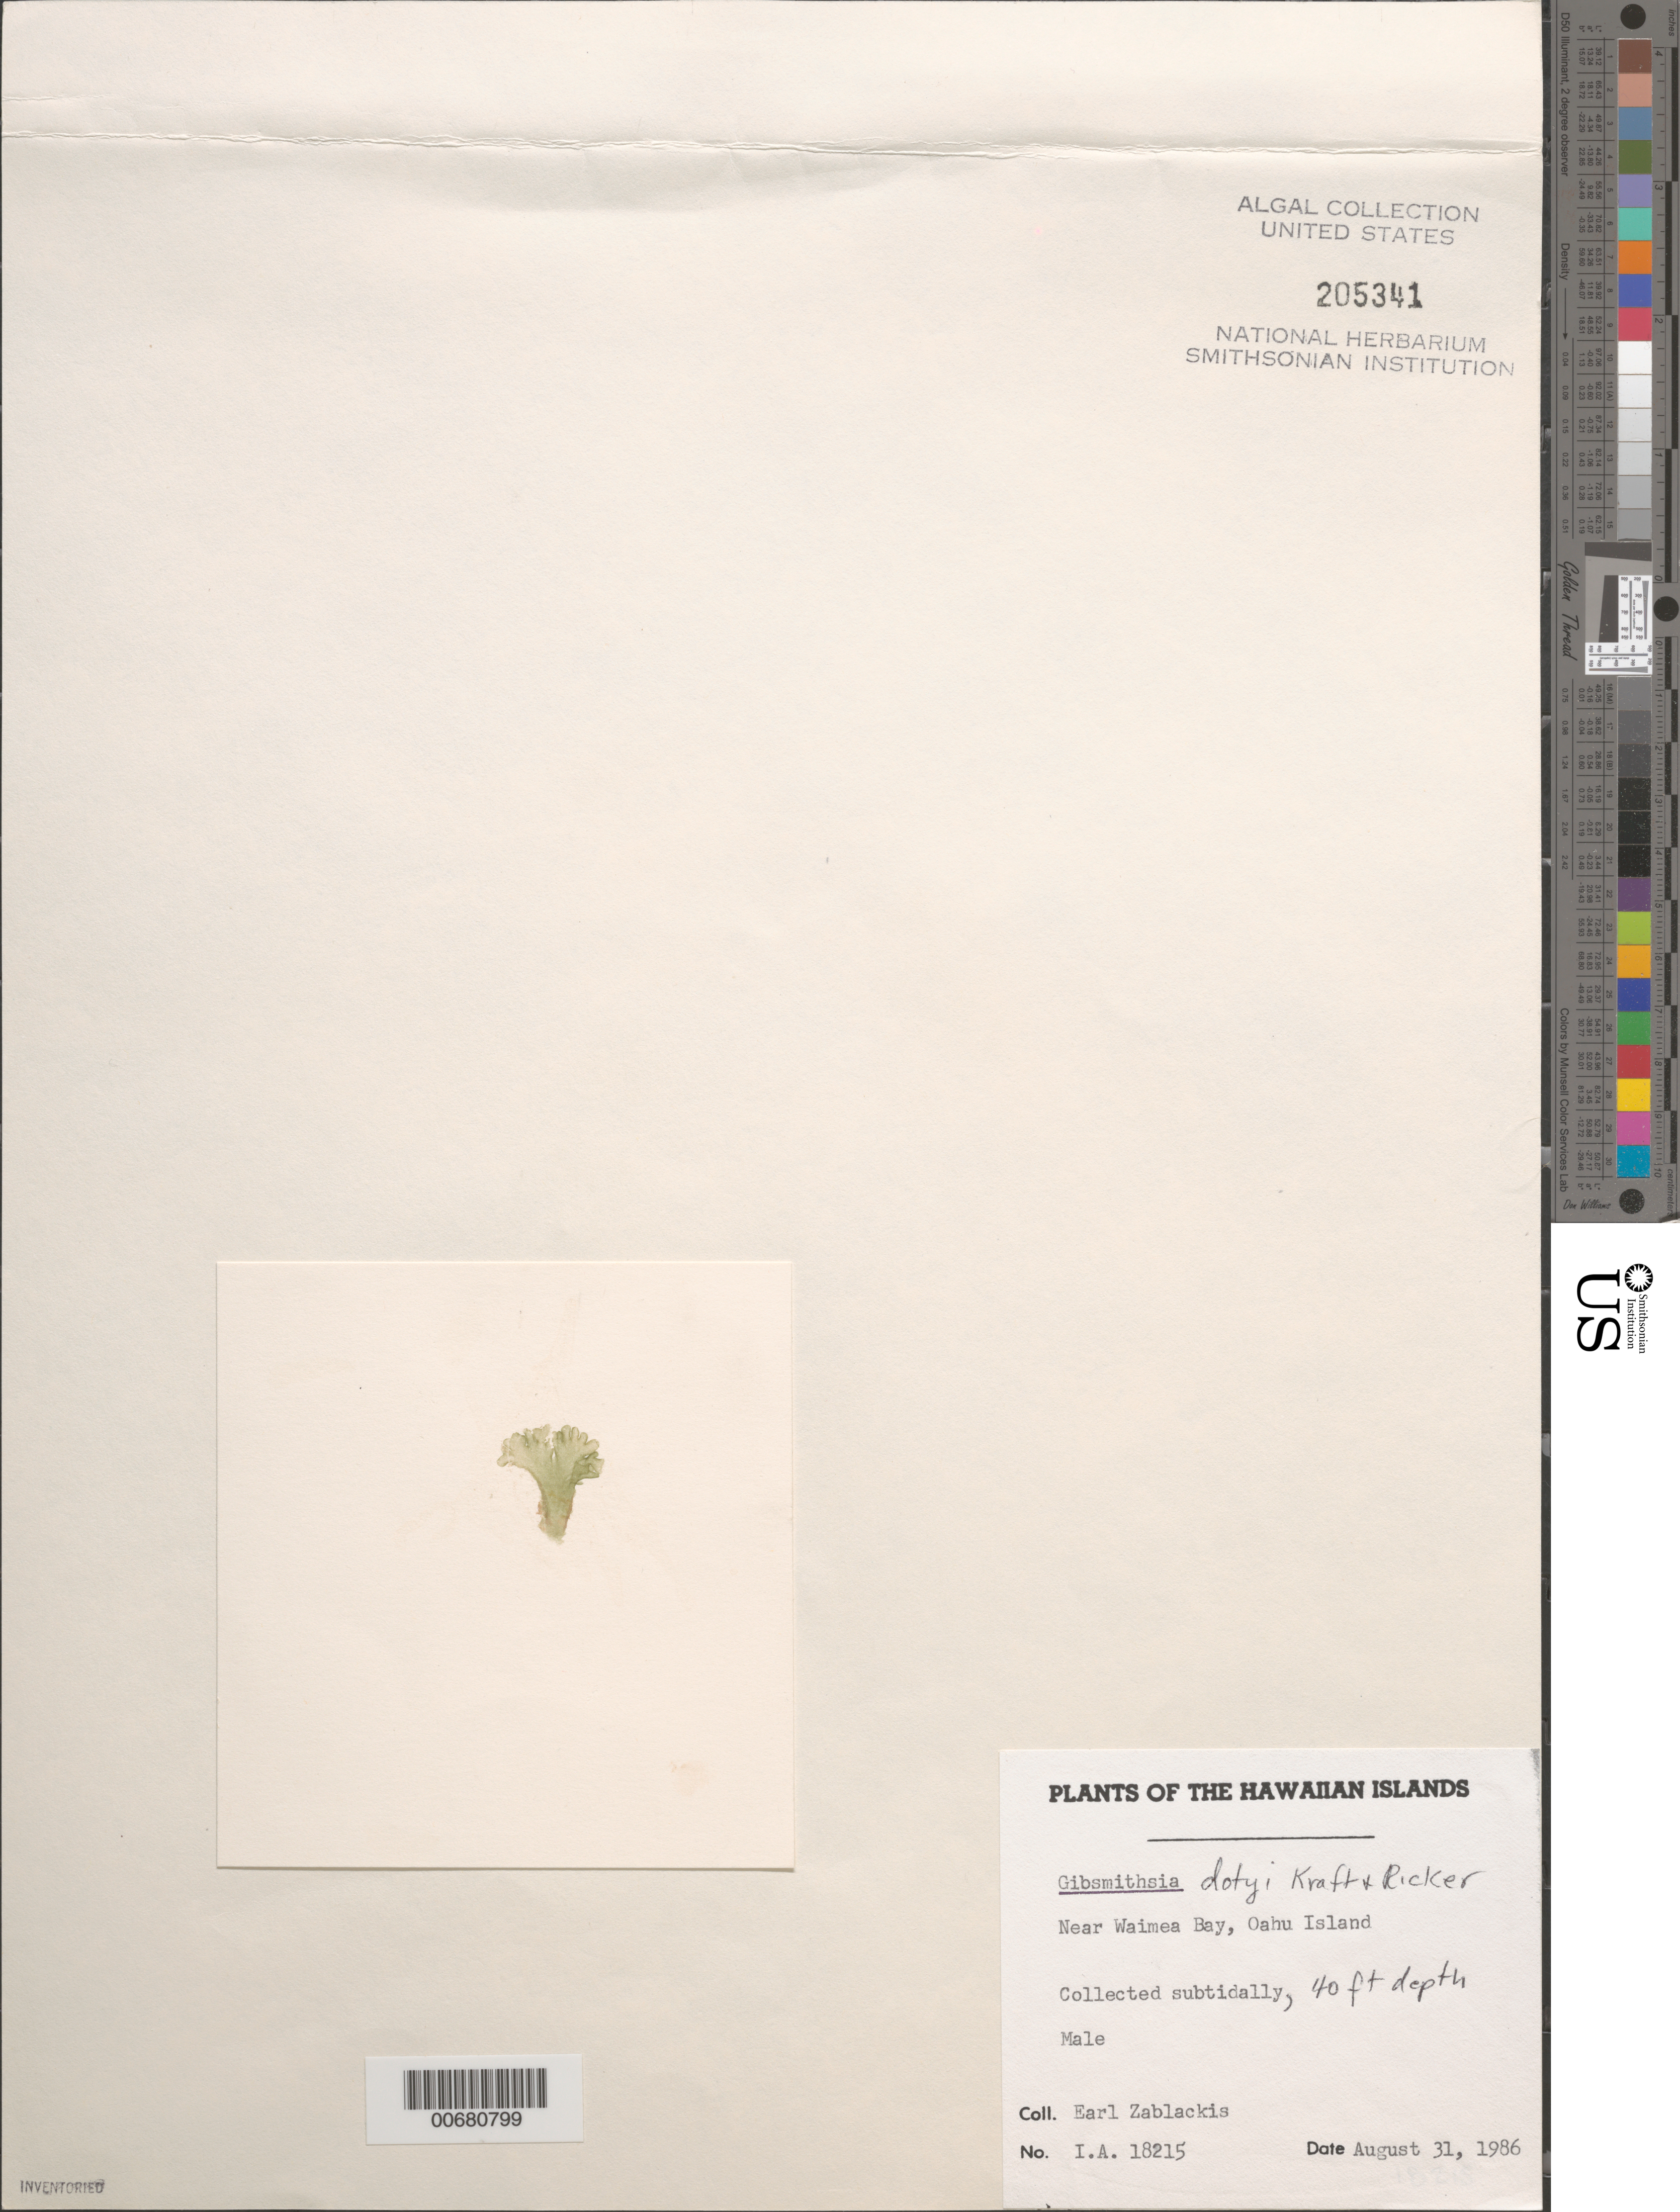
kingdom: Plantae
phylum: Rhodophyta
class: Florideophyceae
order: Gigartinales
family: Dumontiaceae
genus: Gibsmithia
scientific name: Gibsmithia dotyi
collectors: E. Zablackis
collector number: IAA 18215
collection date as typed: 31 Aug 1986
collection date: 1986-08-31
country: United States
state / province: Hawaii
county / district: Honolulu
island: Oahu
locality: Near Waimea Bay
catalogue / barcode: US 205341